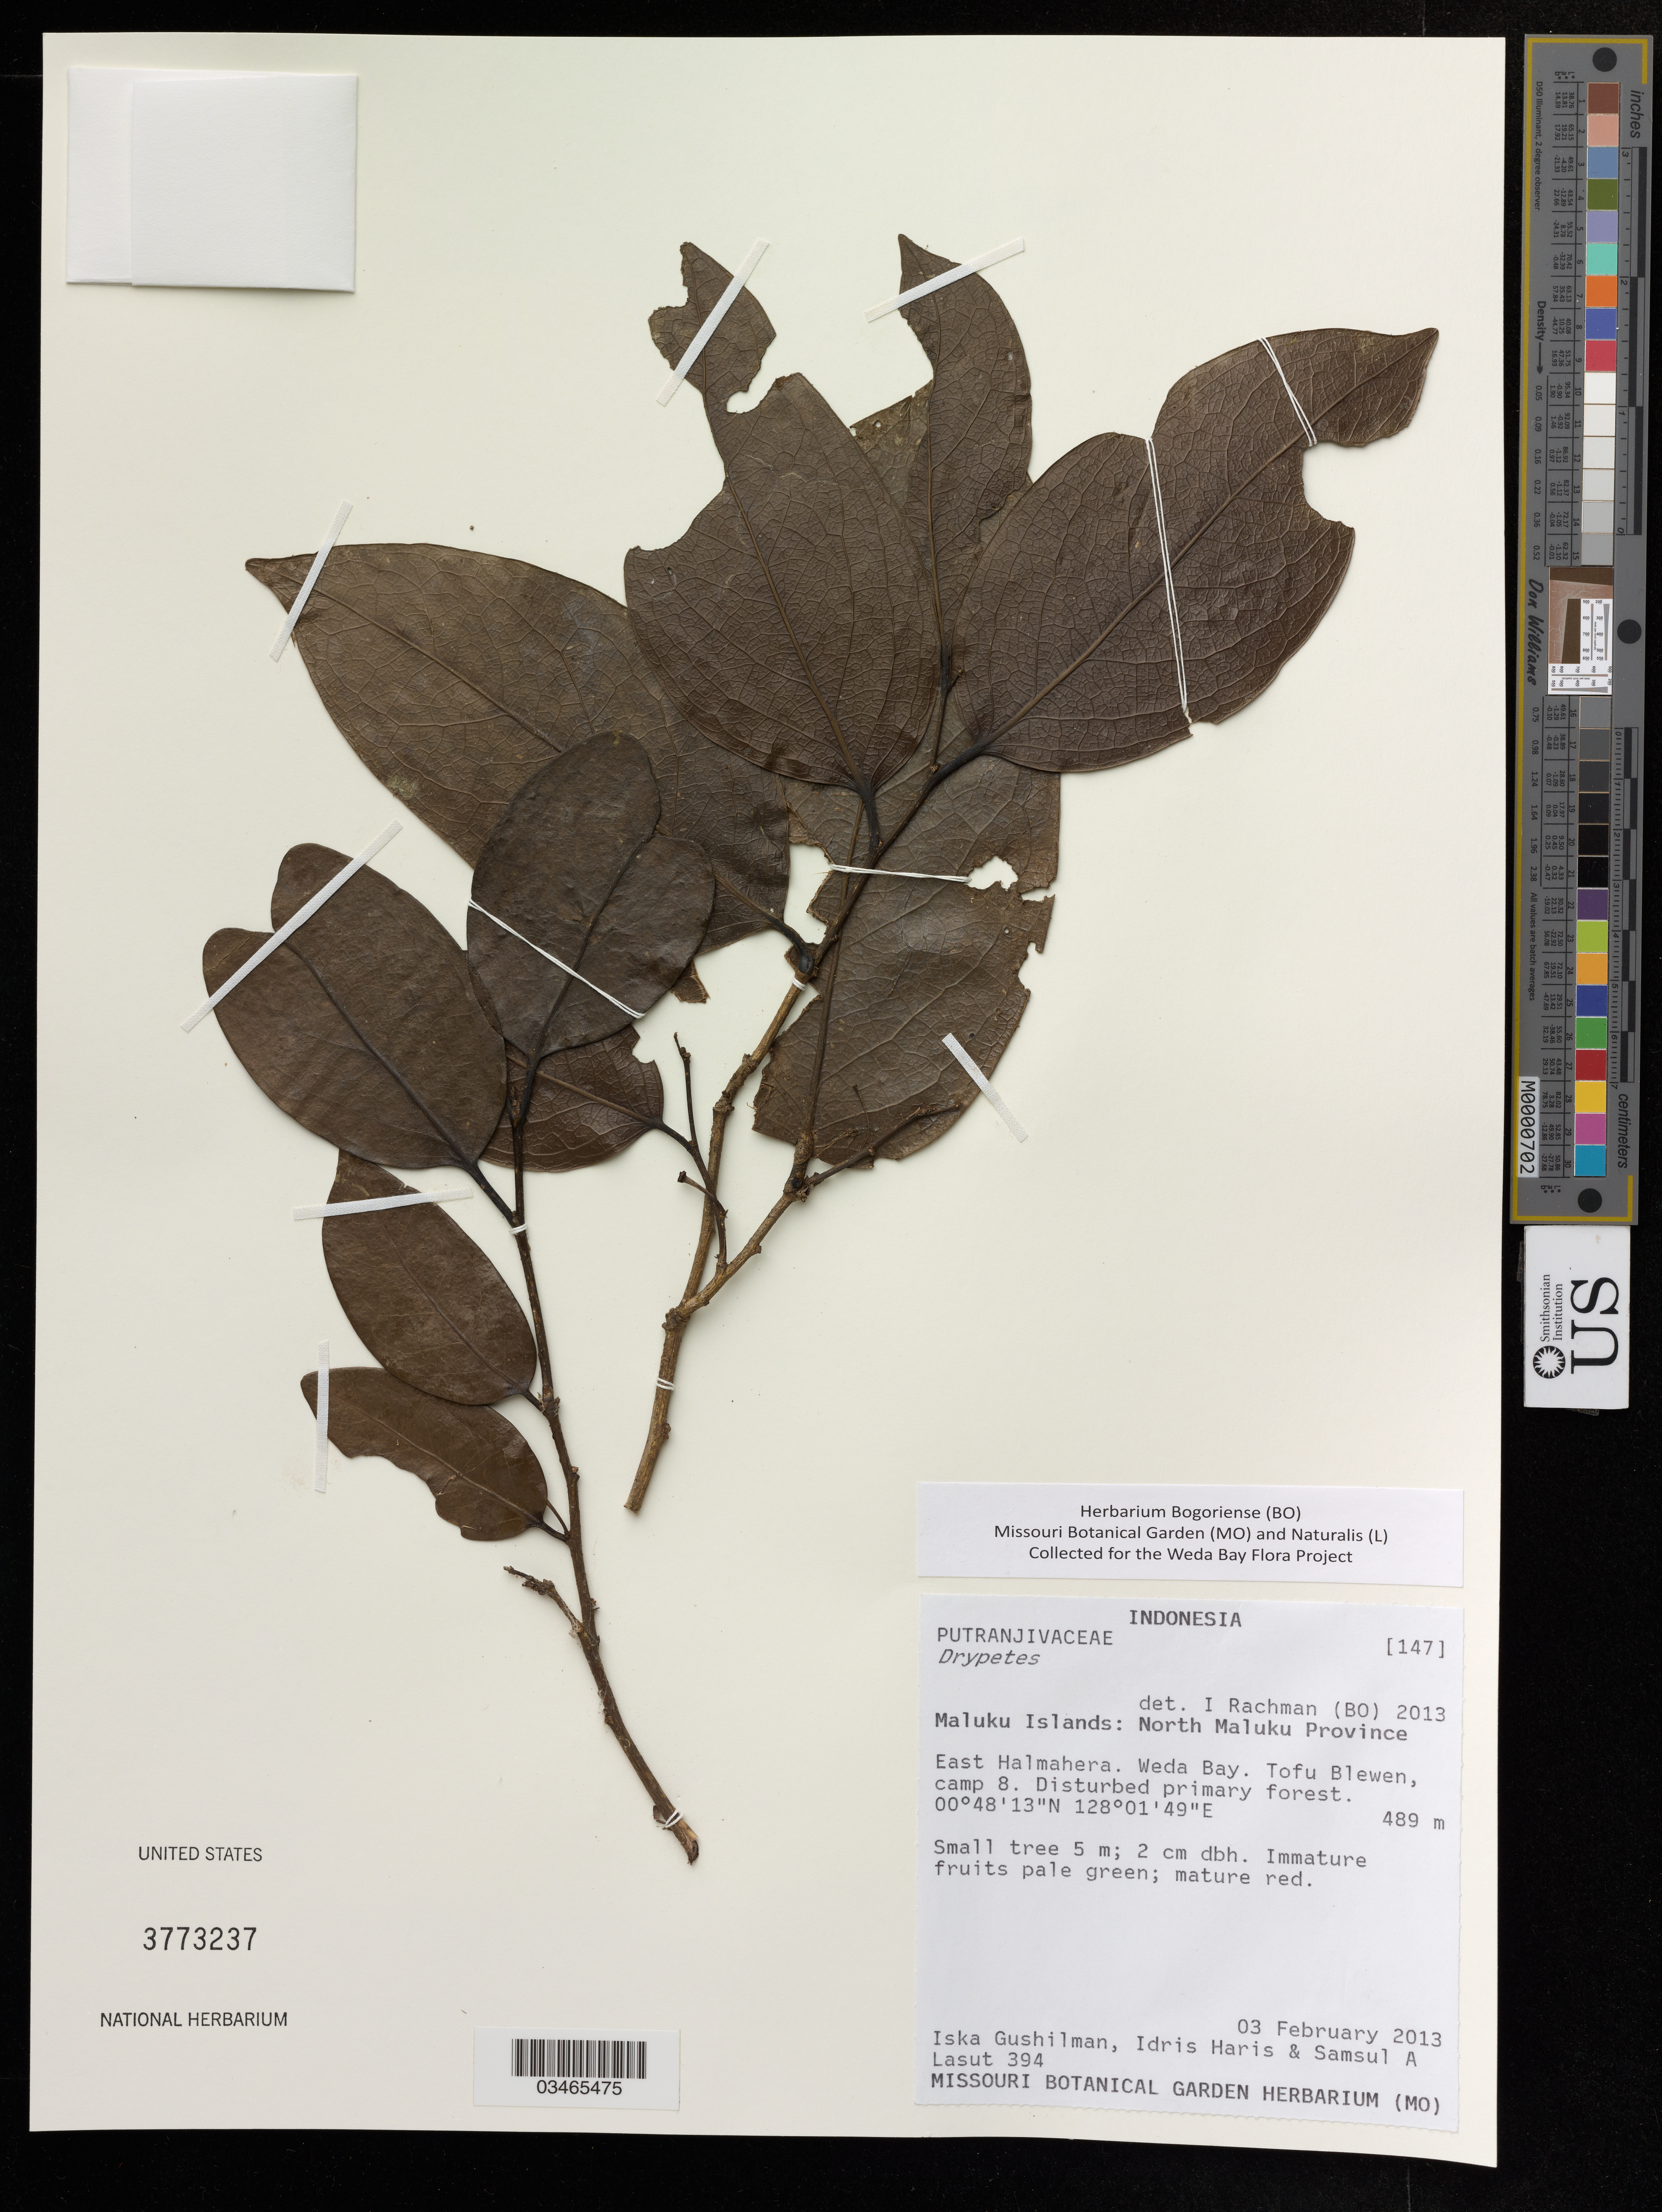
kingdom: Plantae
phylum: Tracheophyta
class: Magnoliopsida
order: Malpighiales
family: Putranjivaceae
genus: Drypetes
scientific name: Drypetes sp.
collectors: I. Gushilman, I. Haris & S. Lasut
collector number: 394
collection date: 2013-02-03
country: Indonesia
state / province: Maluku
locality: North Maluku Province, East Halmahera. Weda Bay. Tofu Blewen, camp 8.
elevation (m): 489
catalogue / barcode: US 3773237